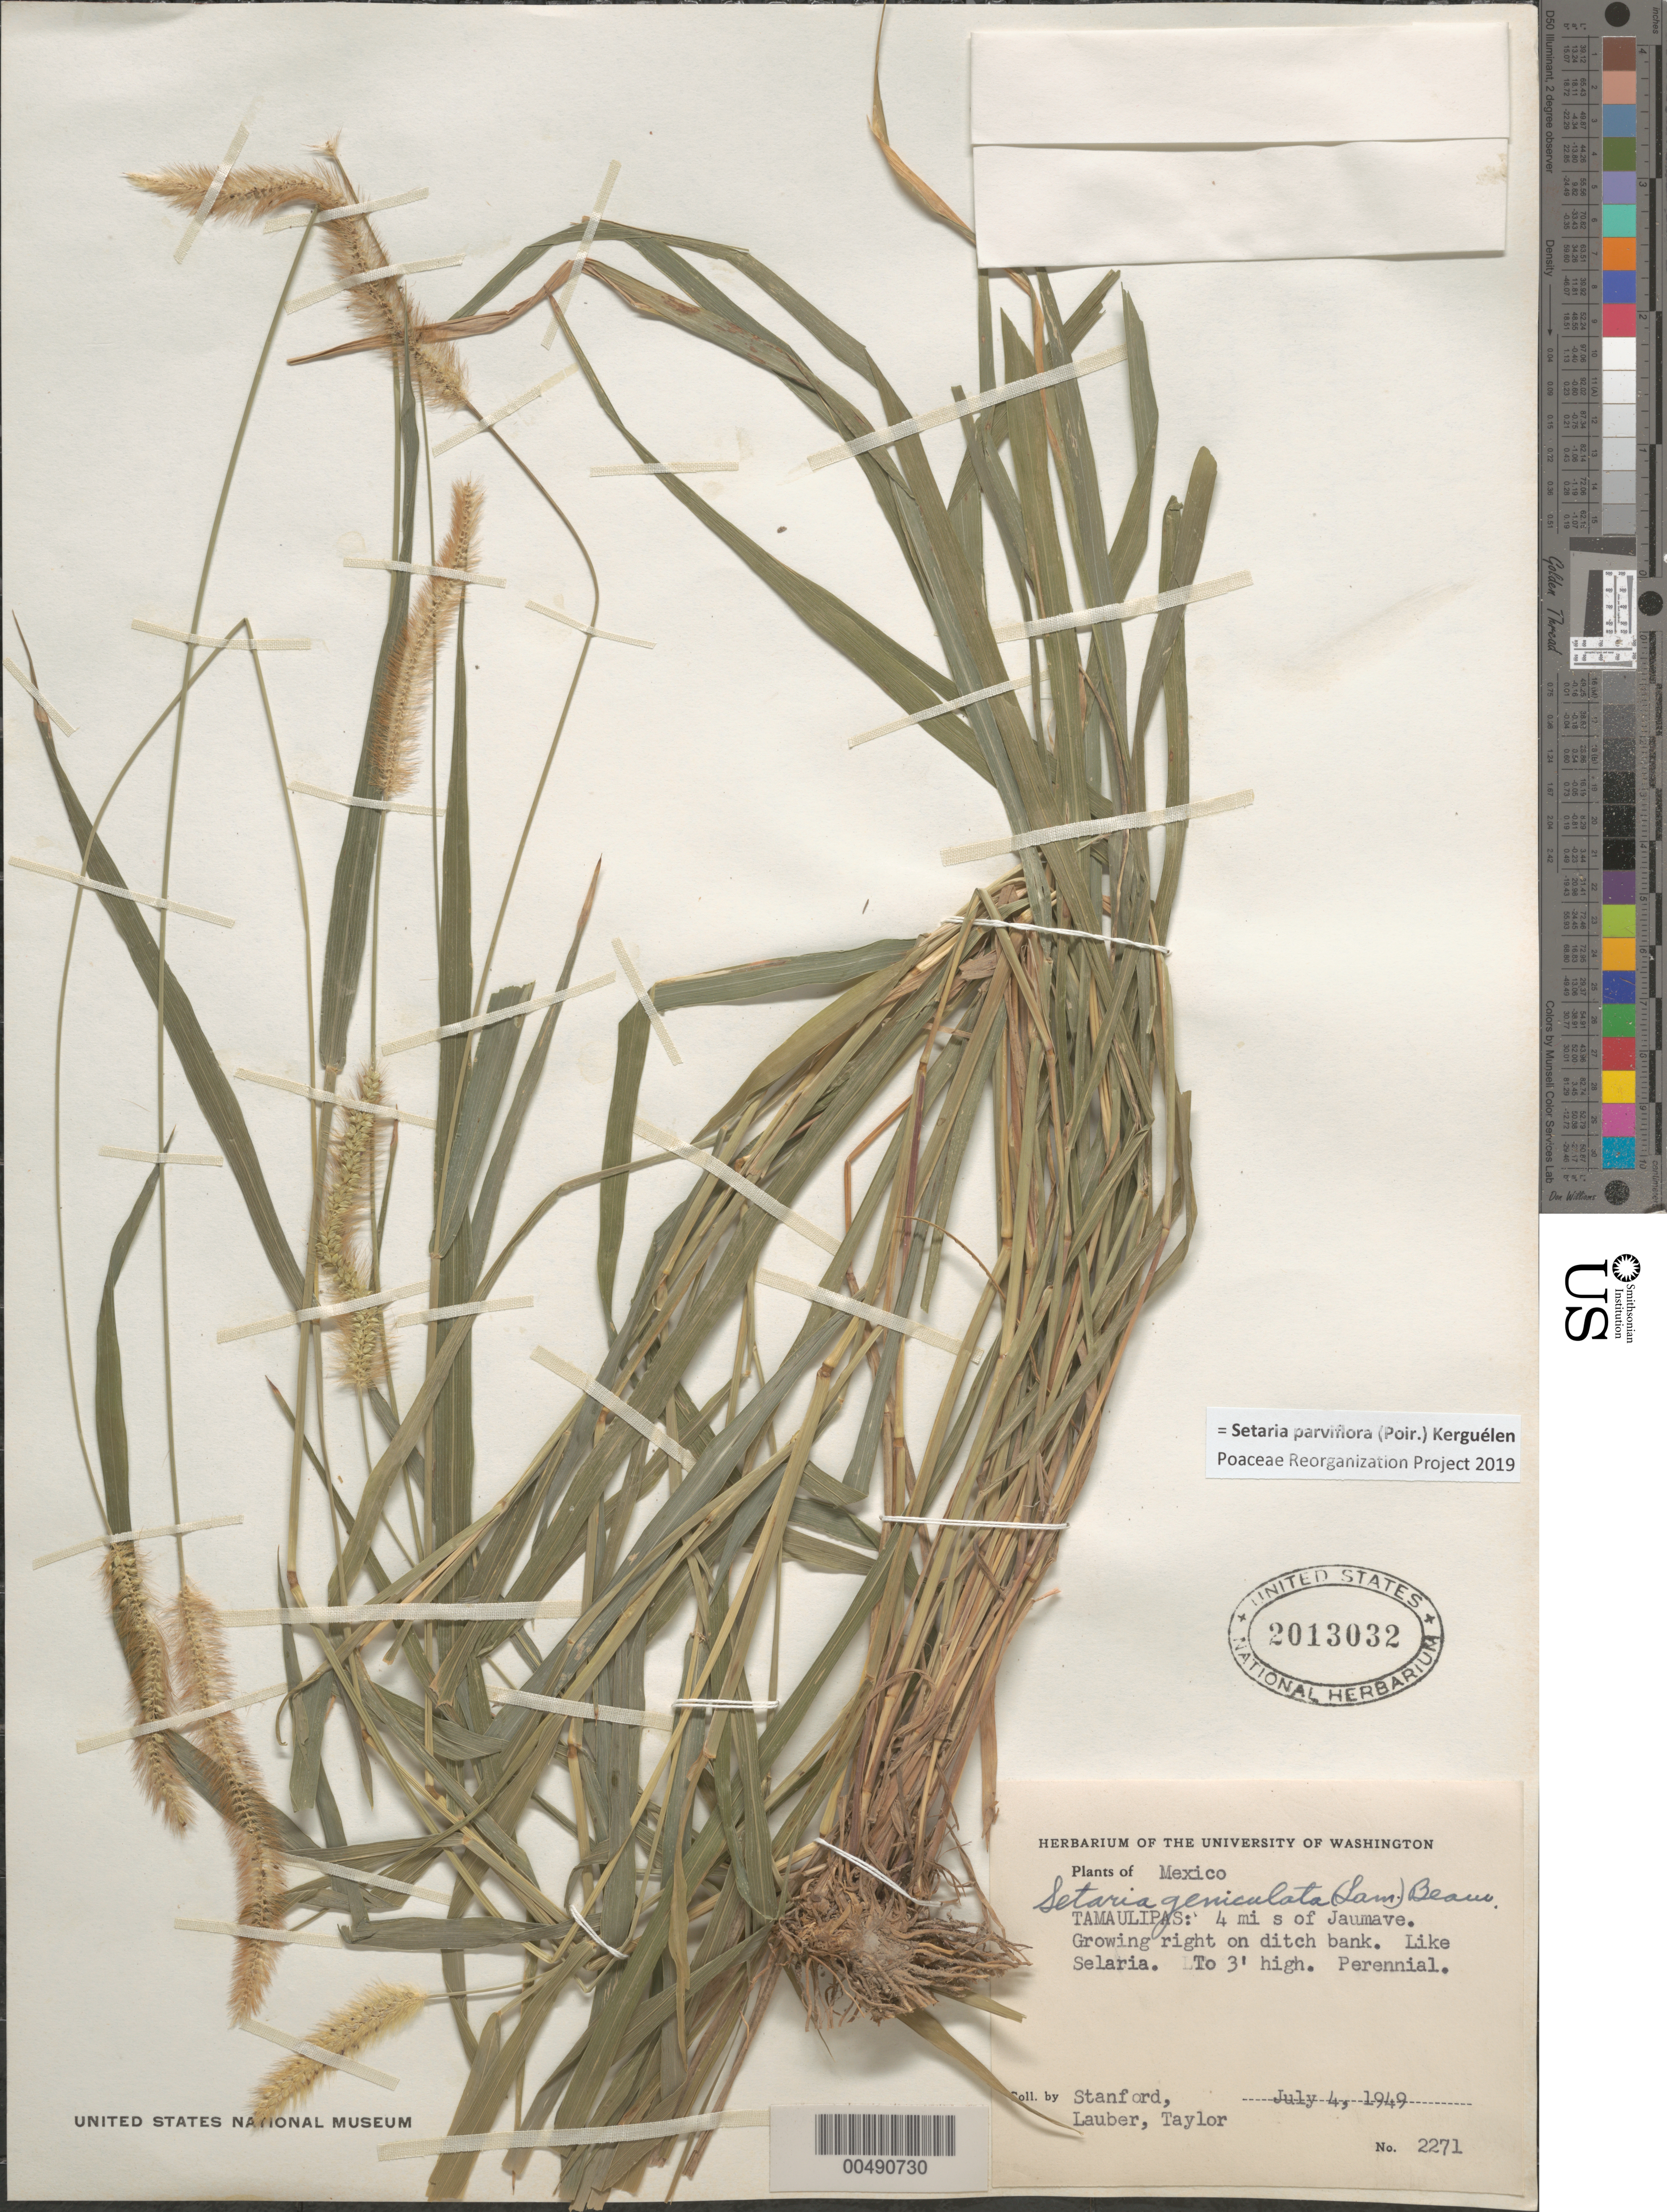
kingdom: Plantae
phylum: Tracheophyta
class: Liliopsida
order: Poales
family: Poaceae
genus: Setaria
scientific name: Setaria parviflora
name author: (Poir.) Kerguélen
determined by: Poaceae Reorganization Project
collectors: -. Stanford, -. Lauber & -- Taylor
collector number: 2271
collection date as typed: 4 Jul 1949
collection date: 1949-07-04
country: Mexico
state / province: Tamaulipas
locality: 4 mi S of Jaumave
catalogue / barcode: US 2013032